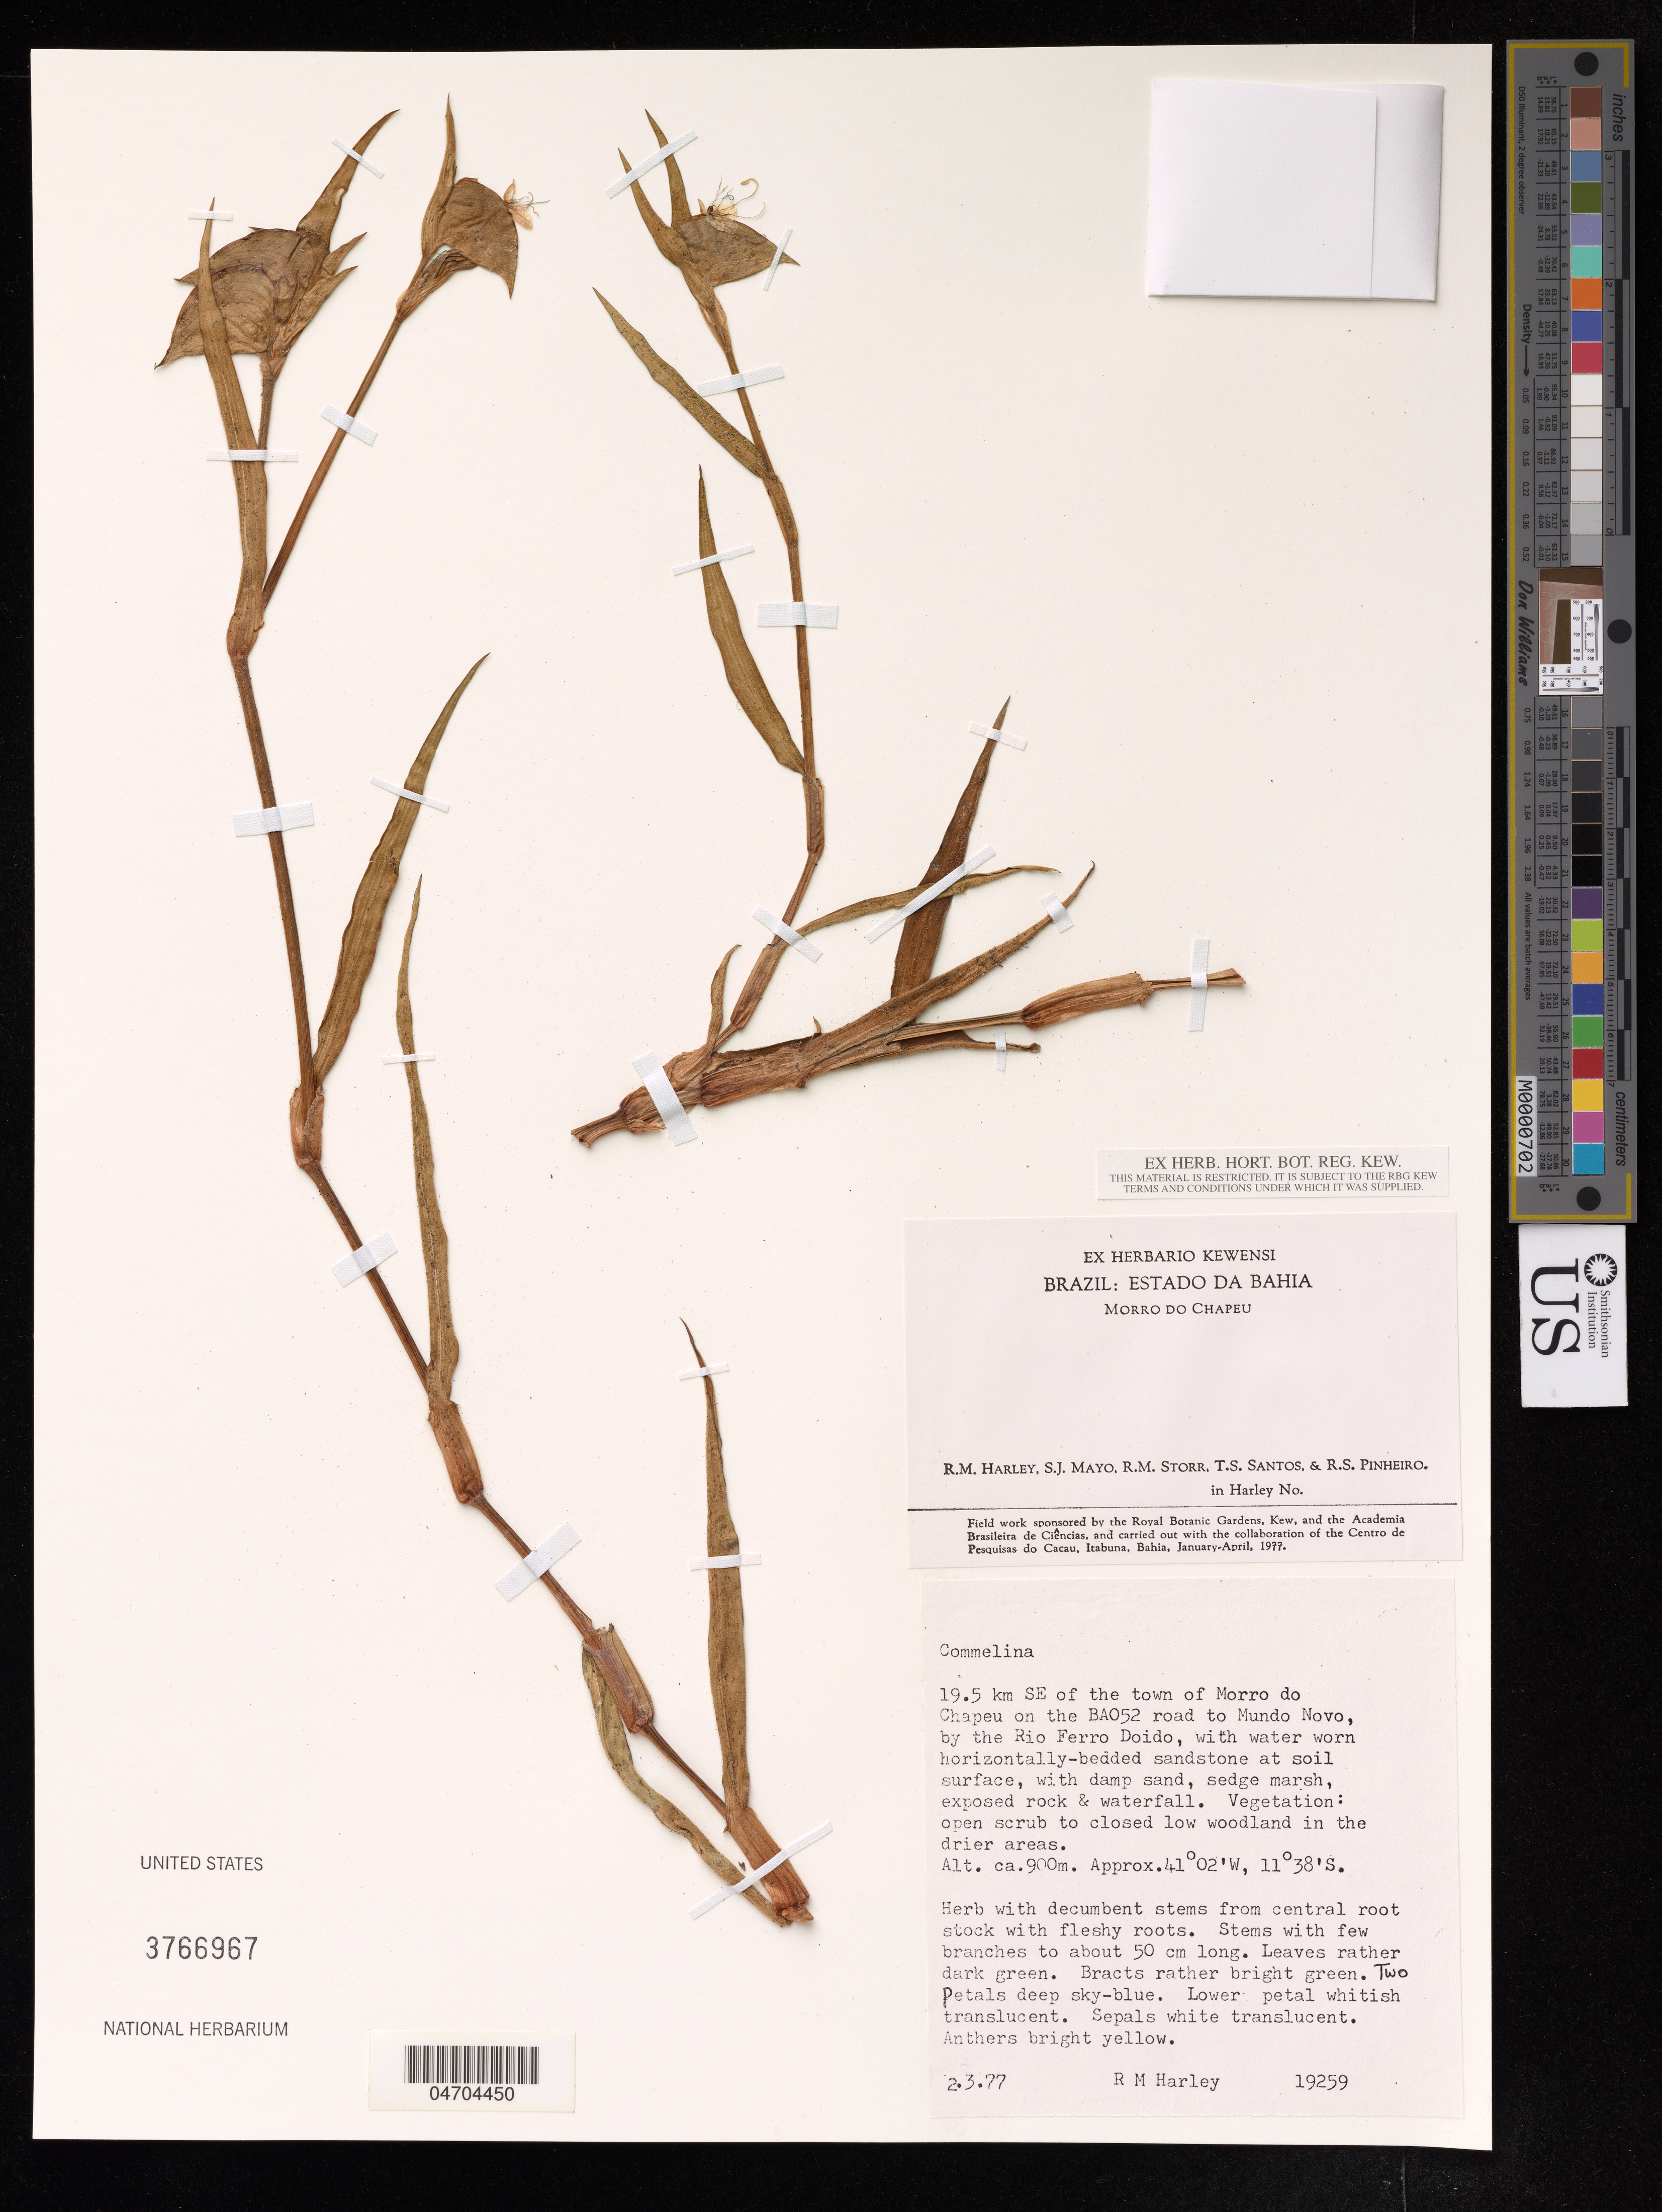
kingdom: Plantae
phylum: Tracheophyta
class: Liliopsida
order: Commelinales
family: Commelinaceae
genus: Commelina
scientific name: Commelina sp.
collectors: R. Harley, S. Mayo, R. M. Storr, T. dos Santos & et al.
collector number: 19259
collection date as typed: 2 Mar77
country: Brazil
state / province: Bahia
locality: Morro do Chapeau,19.5 km SE of the town of Morro do Chapeu on tje BA052 road to Mundo Novo, by the Rio Ferro Doido.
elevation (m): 900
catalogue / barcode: US 3766967